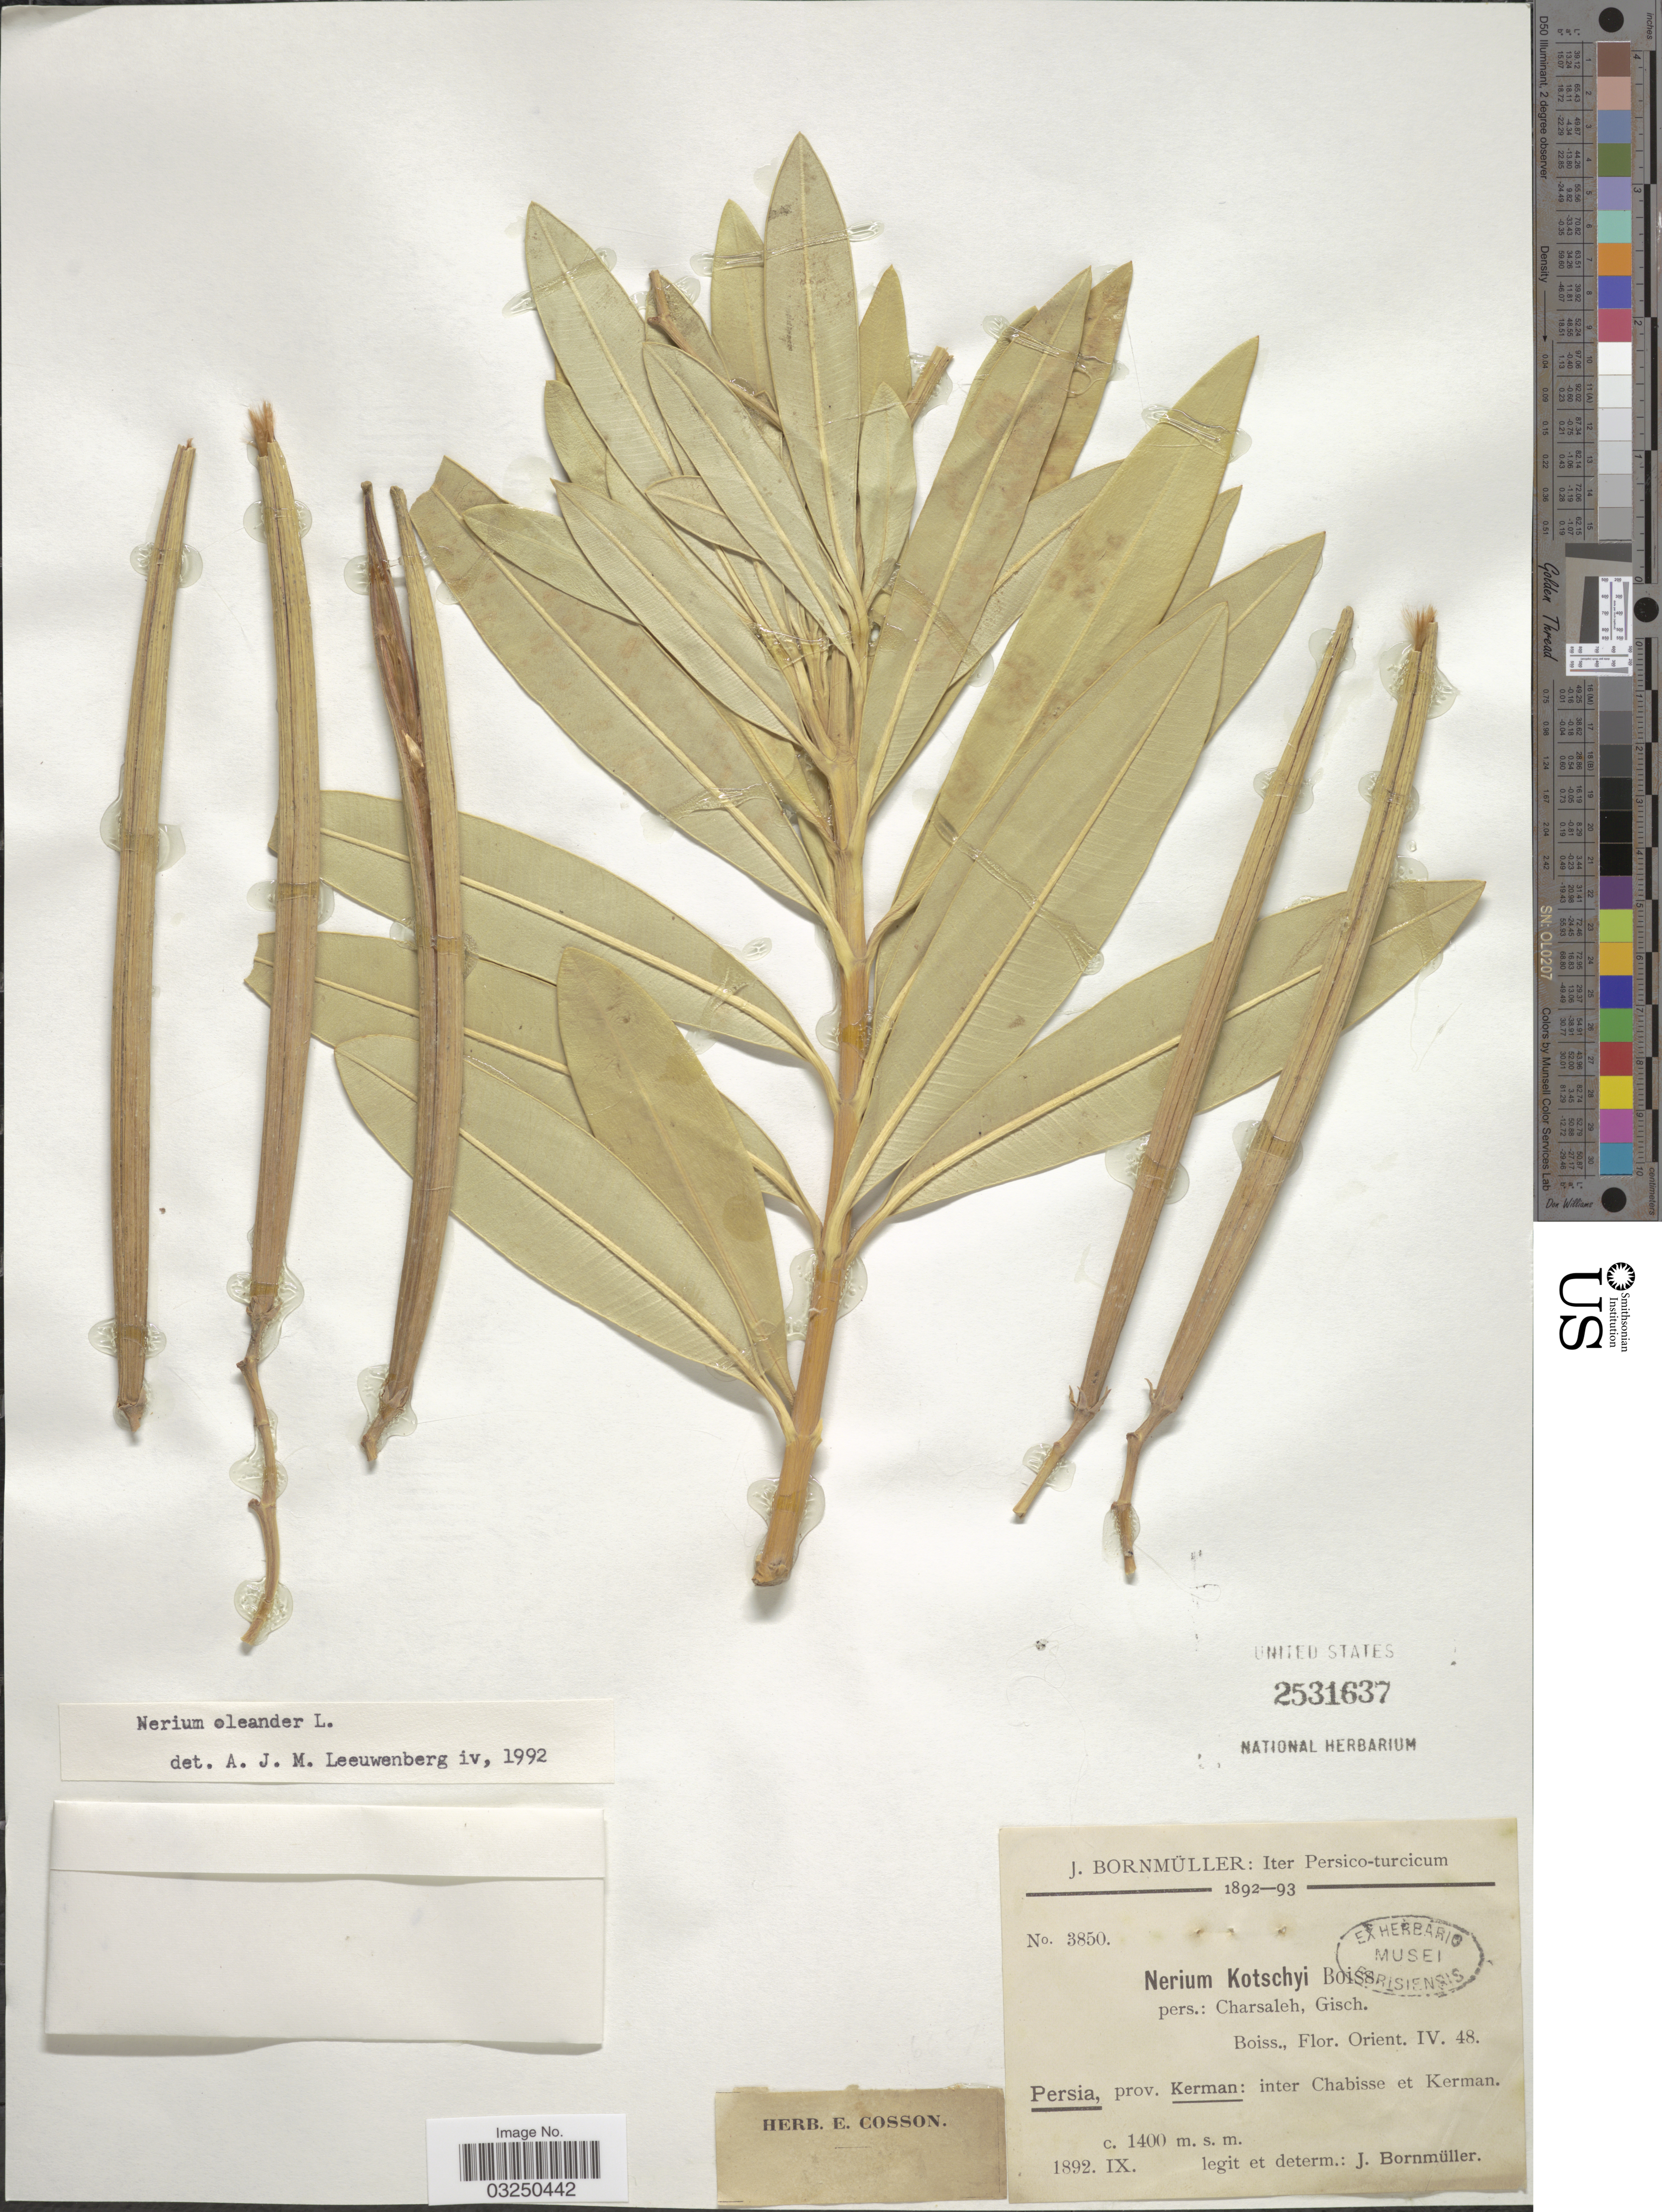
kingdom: Plantae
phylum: Tracheophyta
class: Magnoliopsida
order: Gentianales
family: Apocynaceae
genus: Nerium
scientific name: Nerium oleander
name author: L.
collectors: J. Bornmüller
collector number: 3850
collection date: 1892-09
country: Iran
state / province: Kerman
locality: Persia: inter Chabisse et Kerman.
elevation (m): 1400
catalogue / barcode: US 2531637